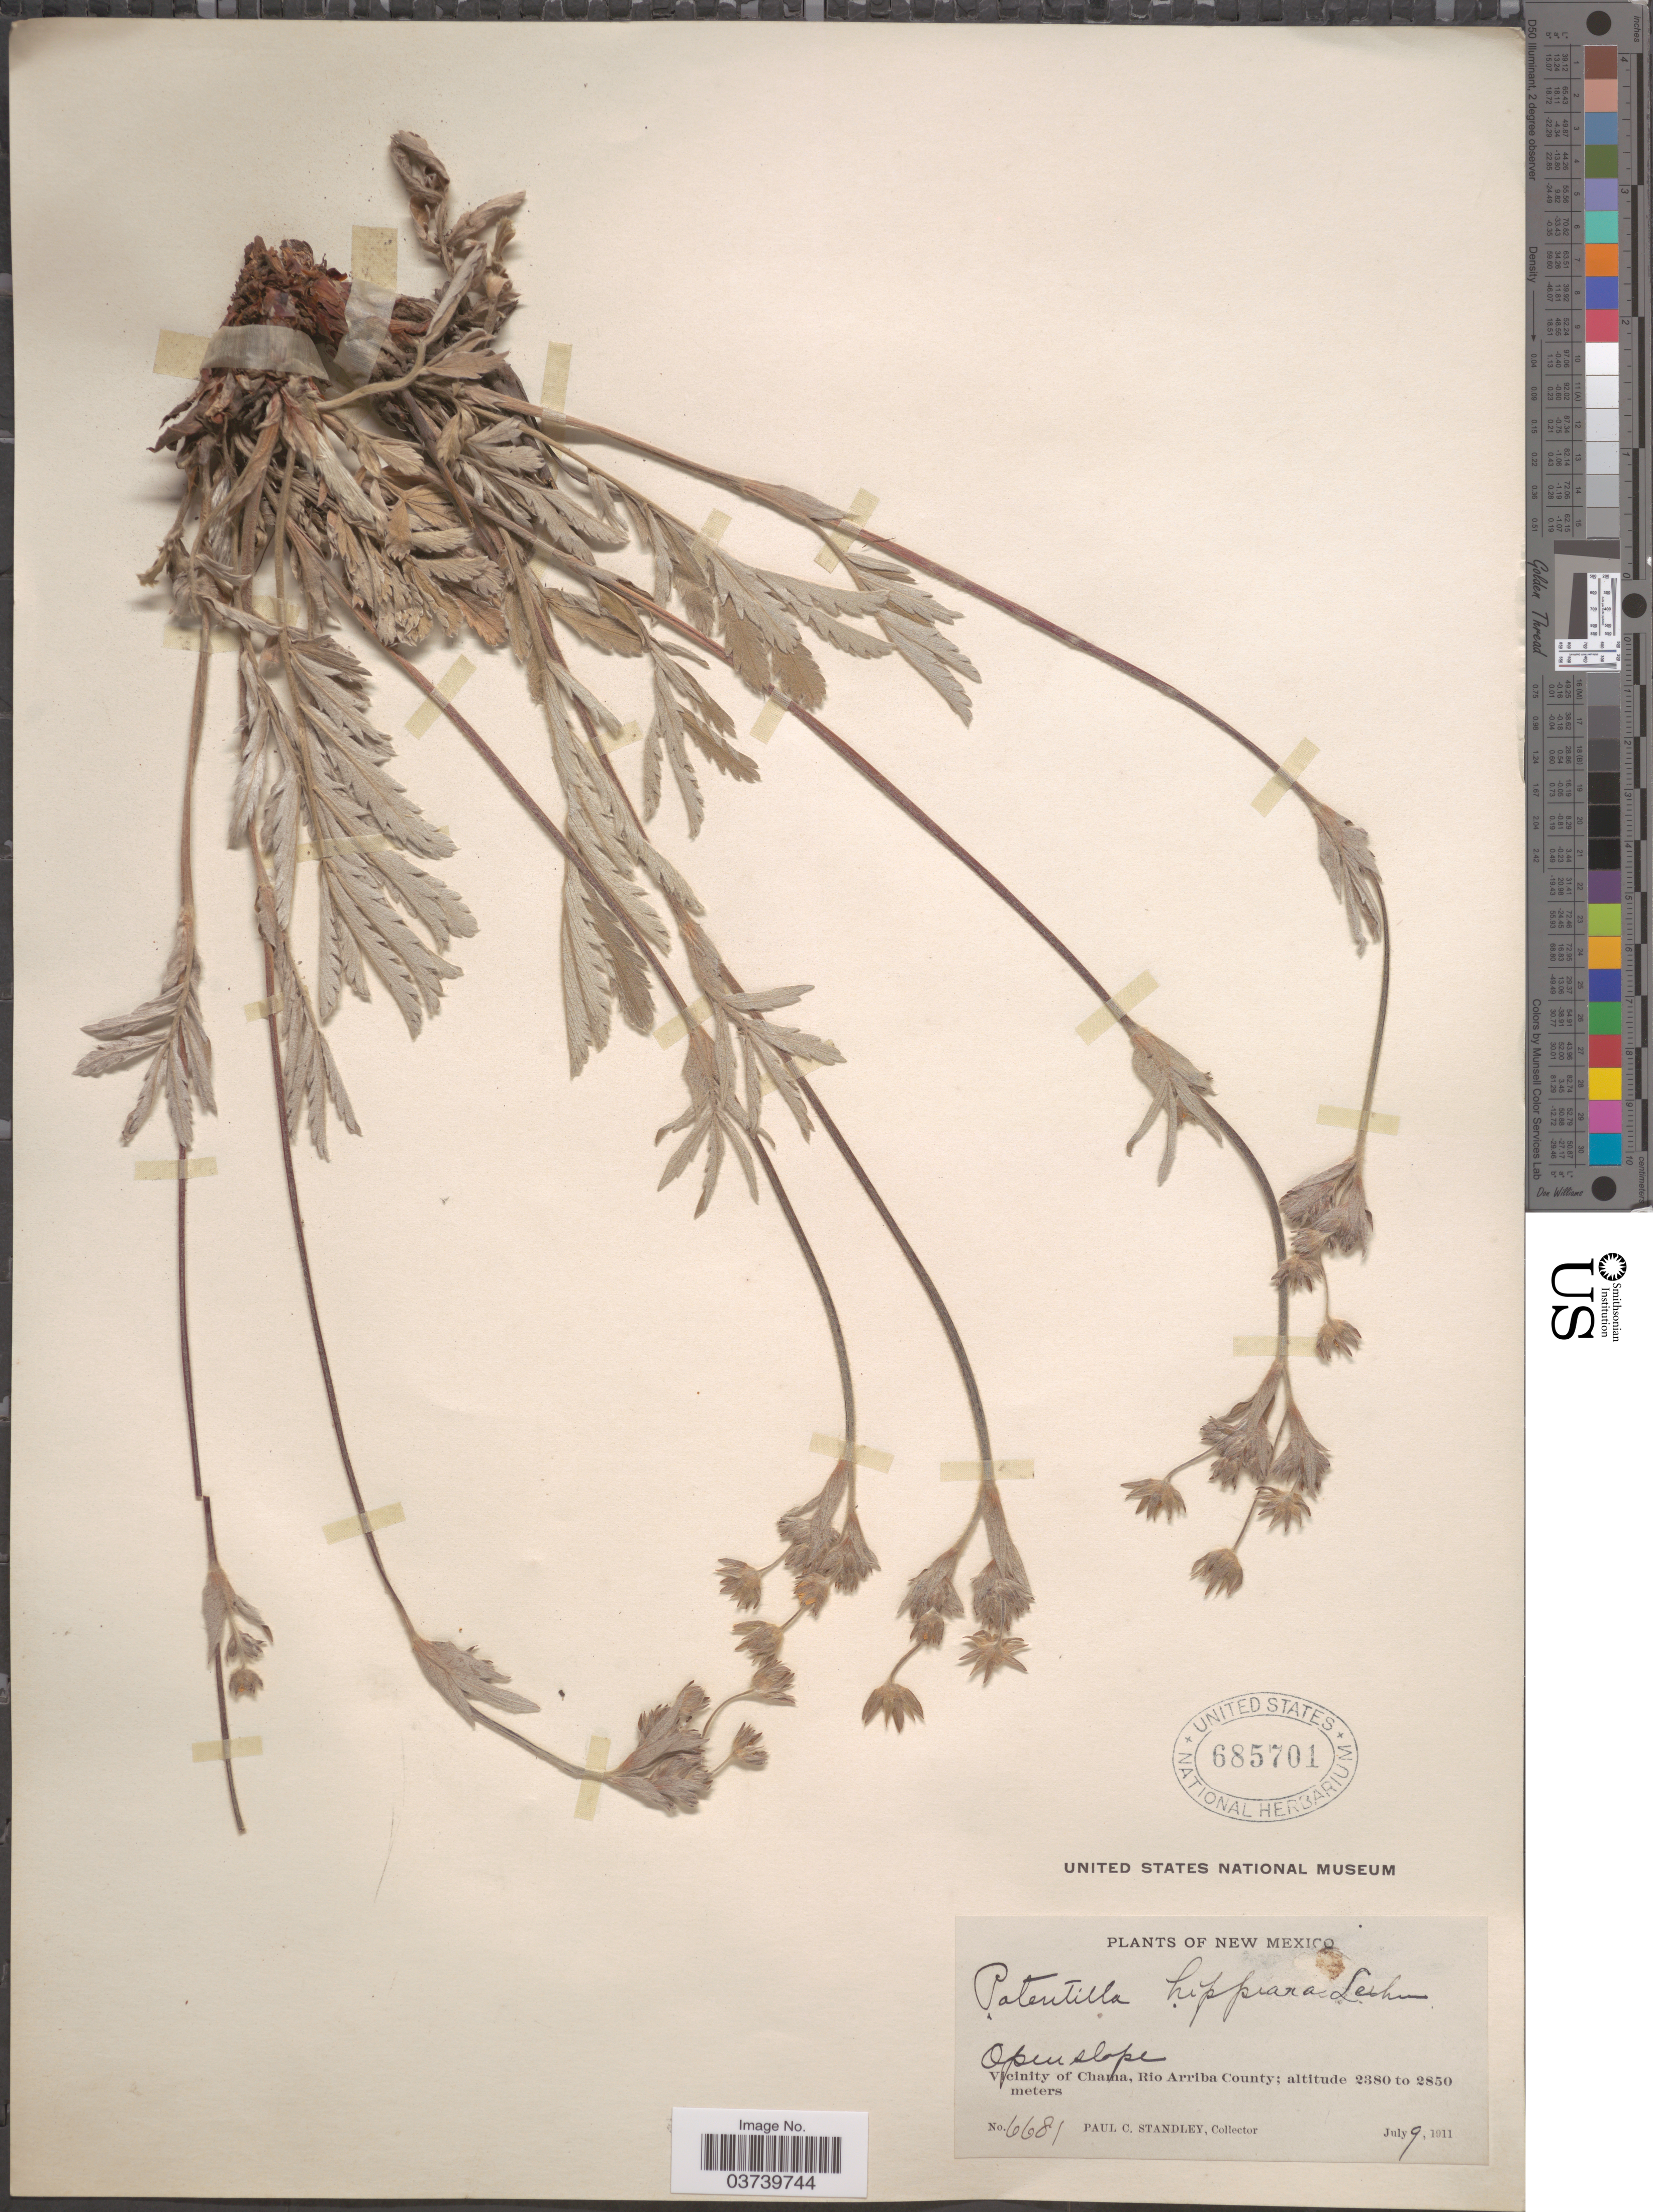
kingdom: Plantae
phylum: Tracheophyta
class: Magnoliopsida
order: Rosales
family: Rosaceae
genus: Potentilla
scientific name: Potentilla hippiana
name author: Lehm.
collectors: P. C. Standley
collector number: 6681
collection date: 1911-07-09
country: United States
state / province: New Mexico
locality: Open slope. Vicinity of Chama, Rio Arriba County.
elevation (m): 2380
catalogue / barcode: US 685701